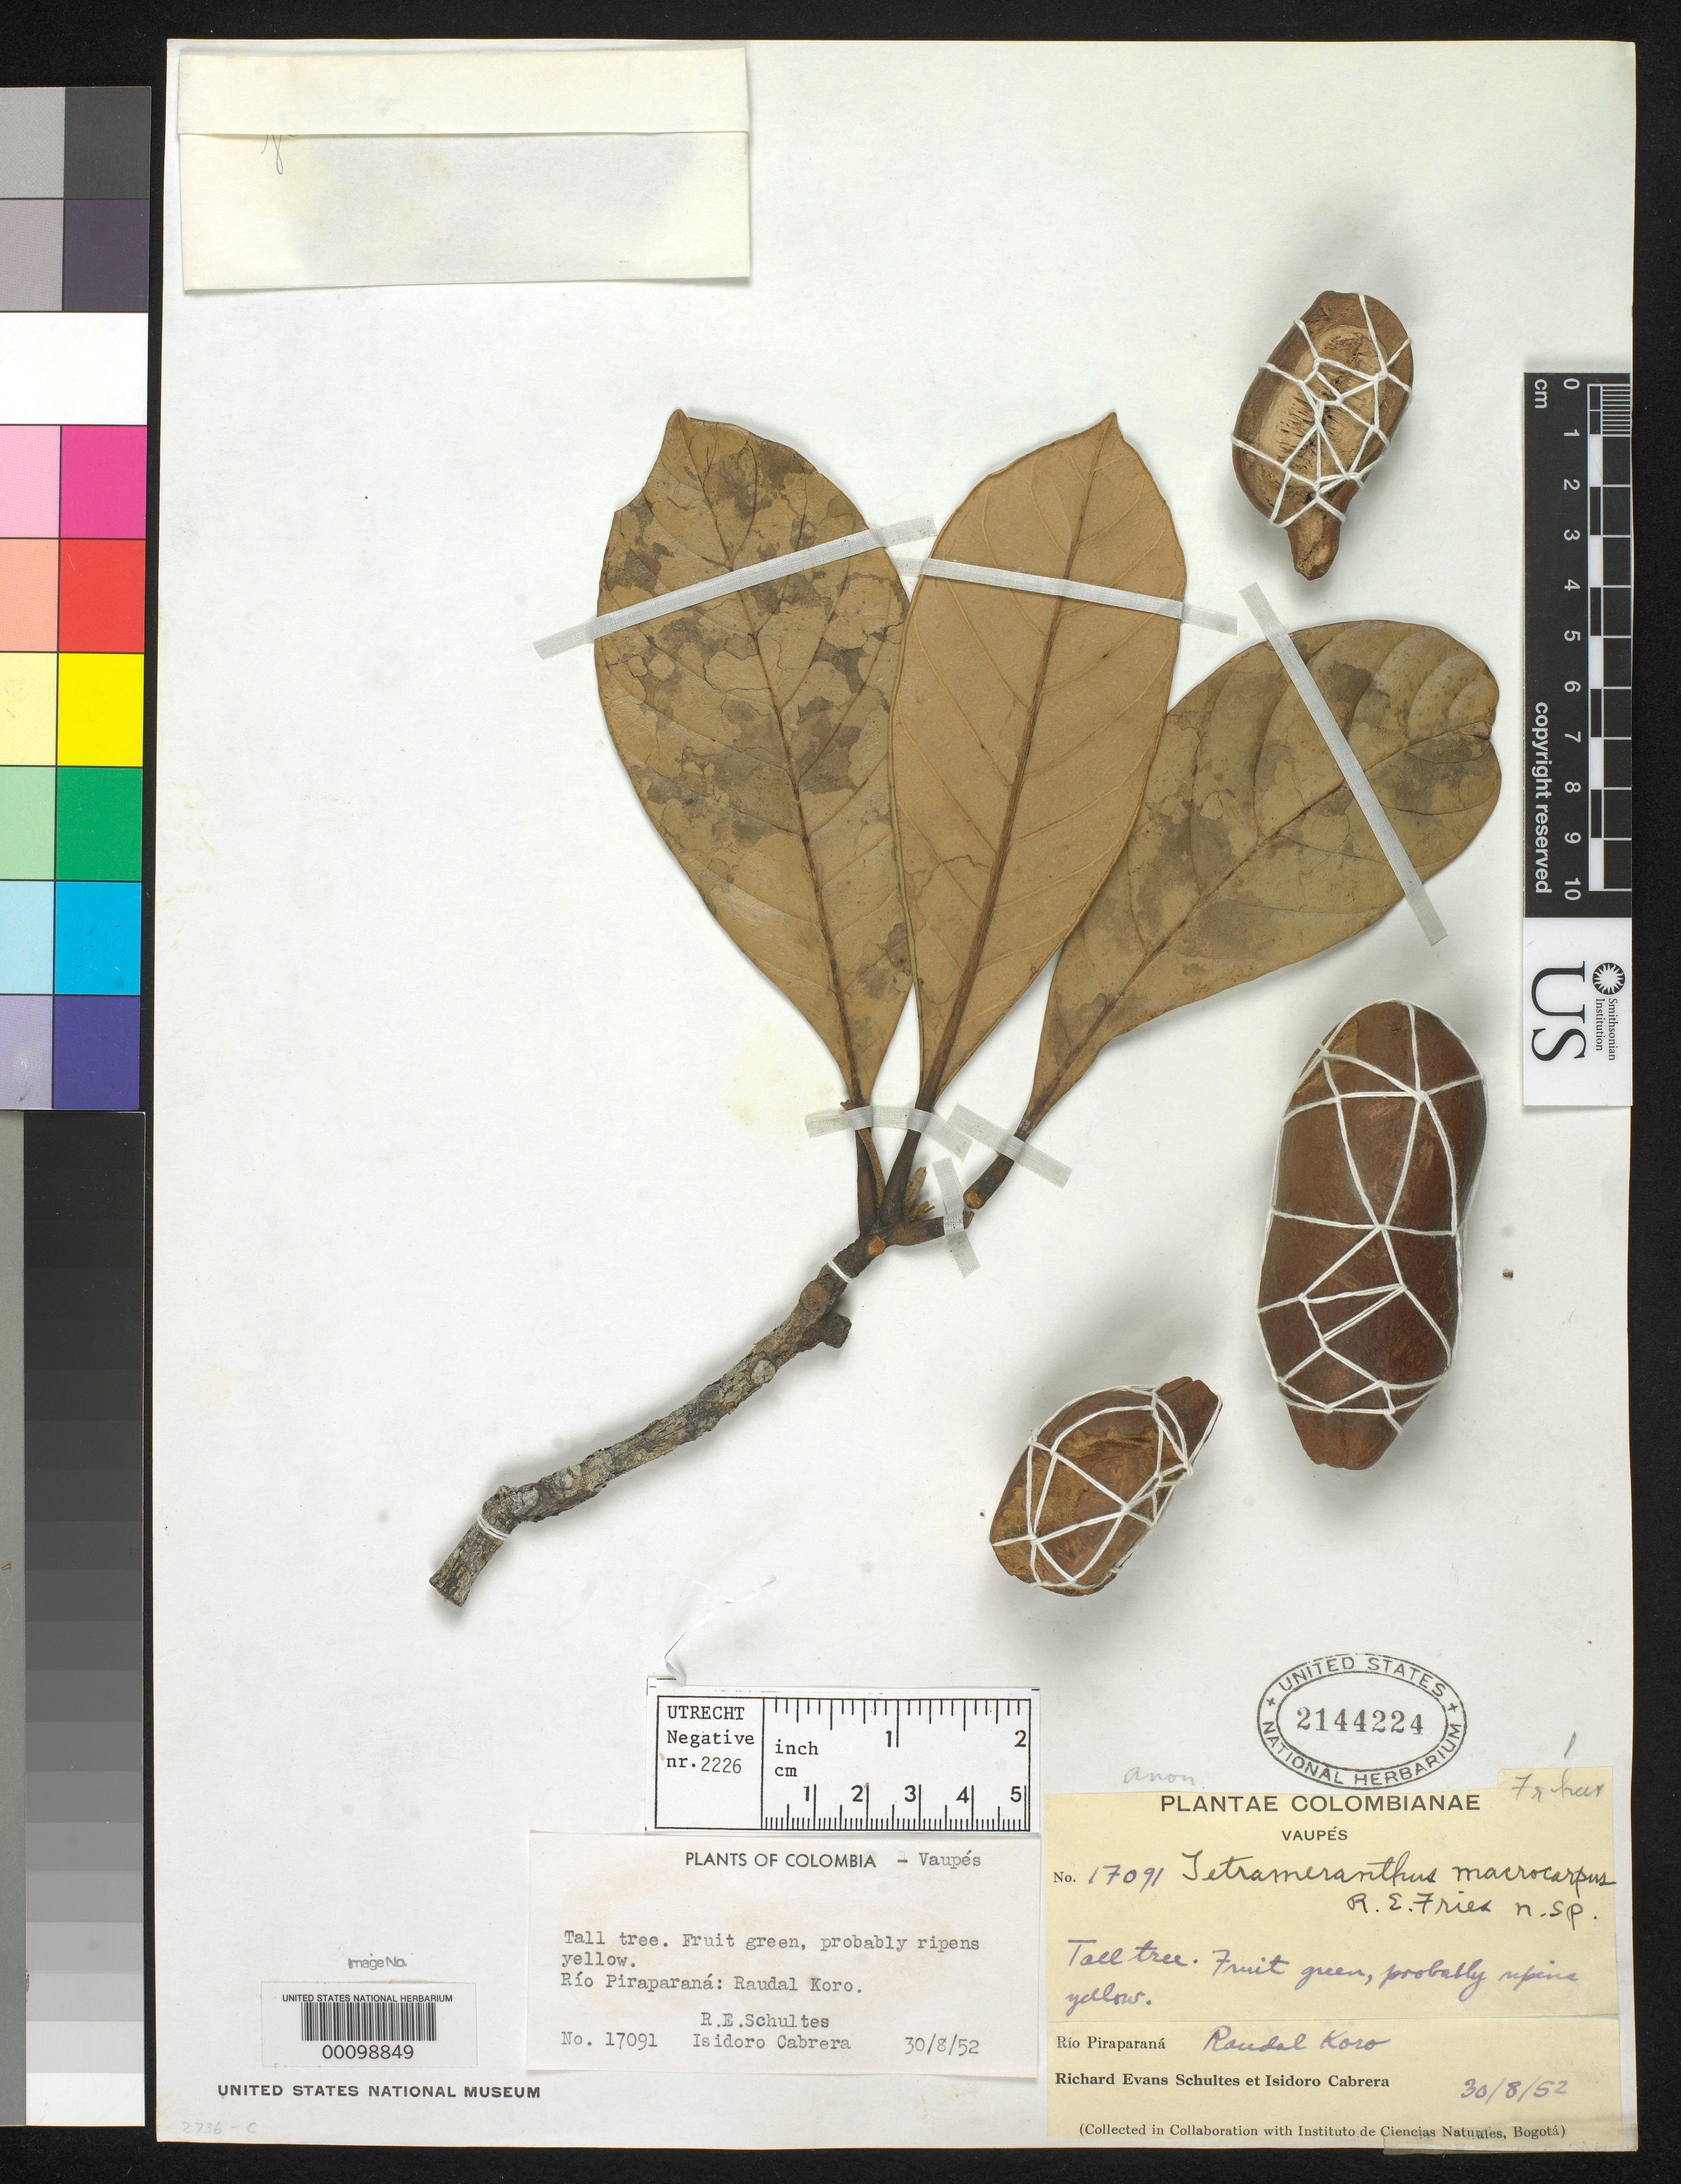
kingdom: Plantae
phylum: Tracheophyta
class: Magnoliopsida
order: Magnoliales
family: Annonaceae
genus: Tetrameranthus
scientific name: Tetrameranthus macrocarpus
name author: R.E. Fr.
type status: Isotype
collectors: R. E. Schultes & I. Cabrera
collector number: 17091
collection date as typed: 30 Aug 1952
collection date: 1952-08-30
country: Colombia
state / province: Vaupés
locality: Rio Piraparana, Raundel Koro.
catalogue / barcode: US 2144224